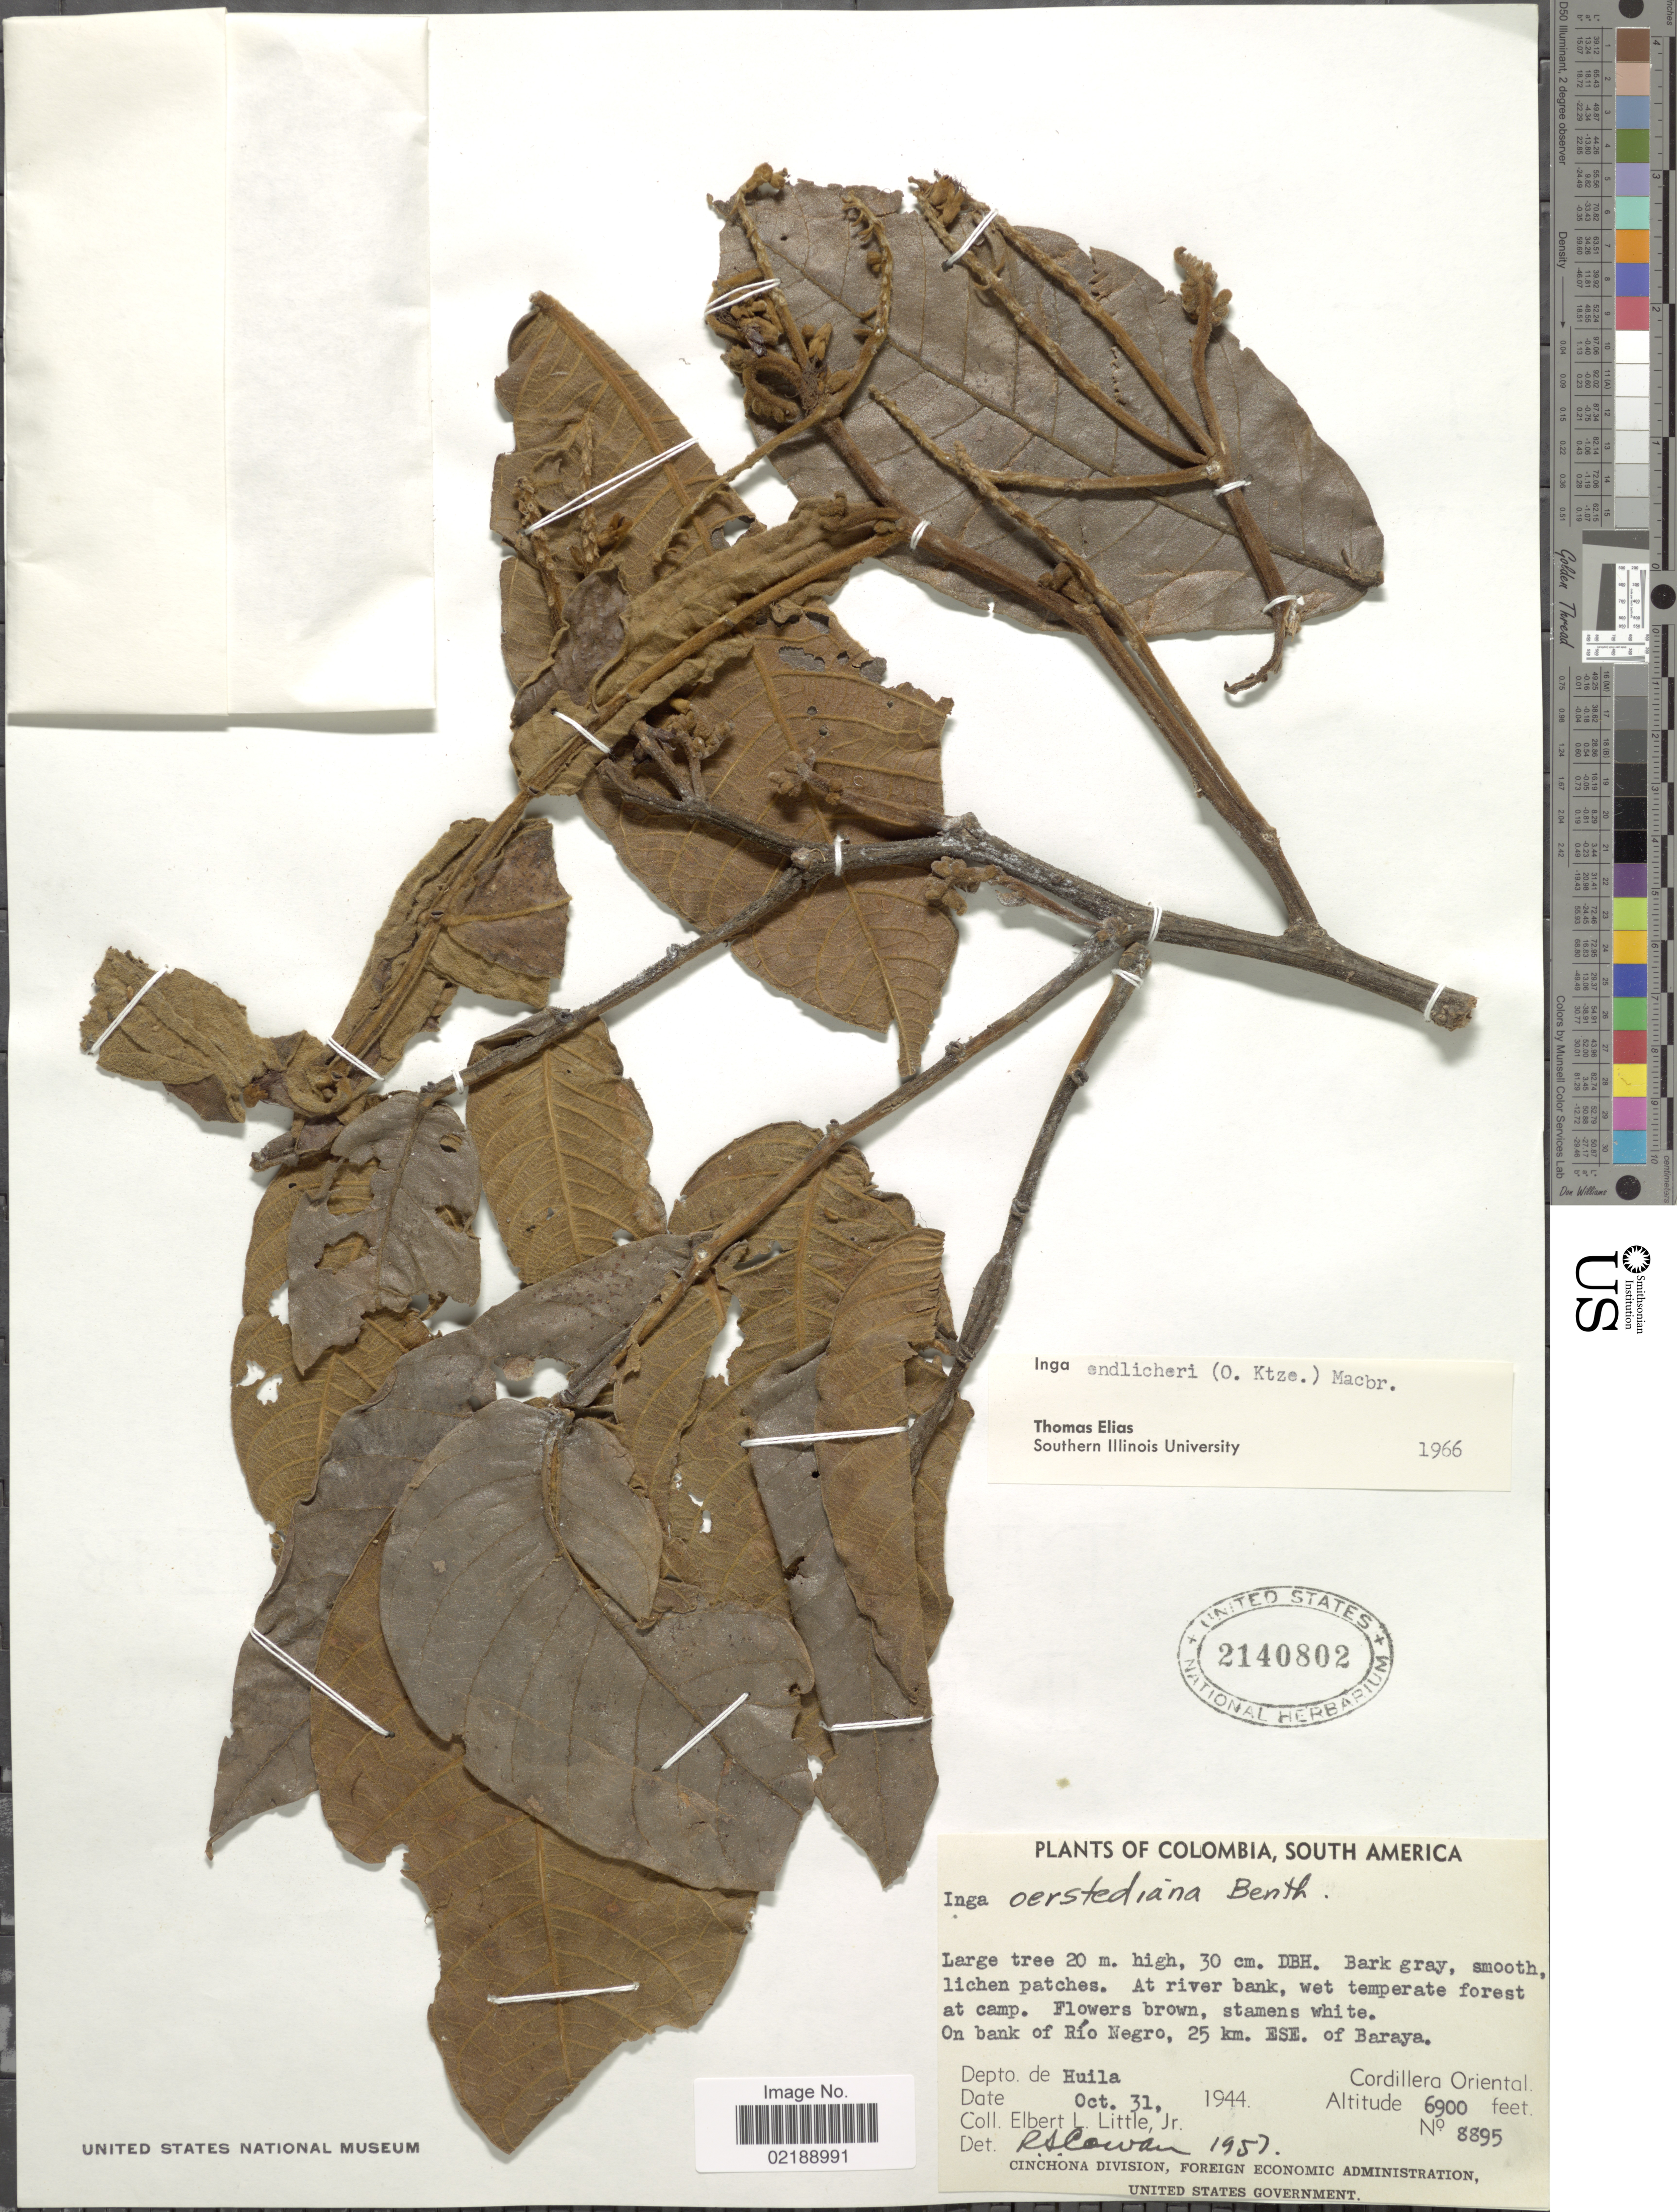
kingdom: Plantae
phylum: Tracheophyta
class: Magnoliopsida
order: Fabales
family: Fabaceae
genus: Inga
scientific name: Inga oerstediana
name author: Benth.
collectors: E. L. Little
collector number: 8895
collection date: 1944-10-31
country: Colombia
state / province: Huila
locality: At river bank, wet temperate forest at camp. On bank of Río Negro, 25 km ESE of Baraya, Depto de Huila, Cordillera Oriental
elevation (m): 2103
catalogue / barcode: US 2140802